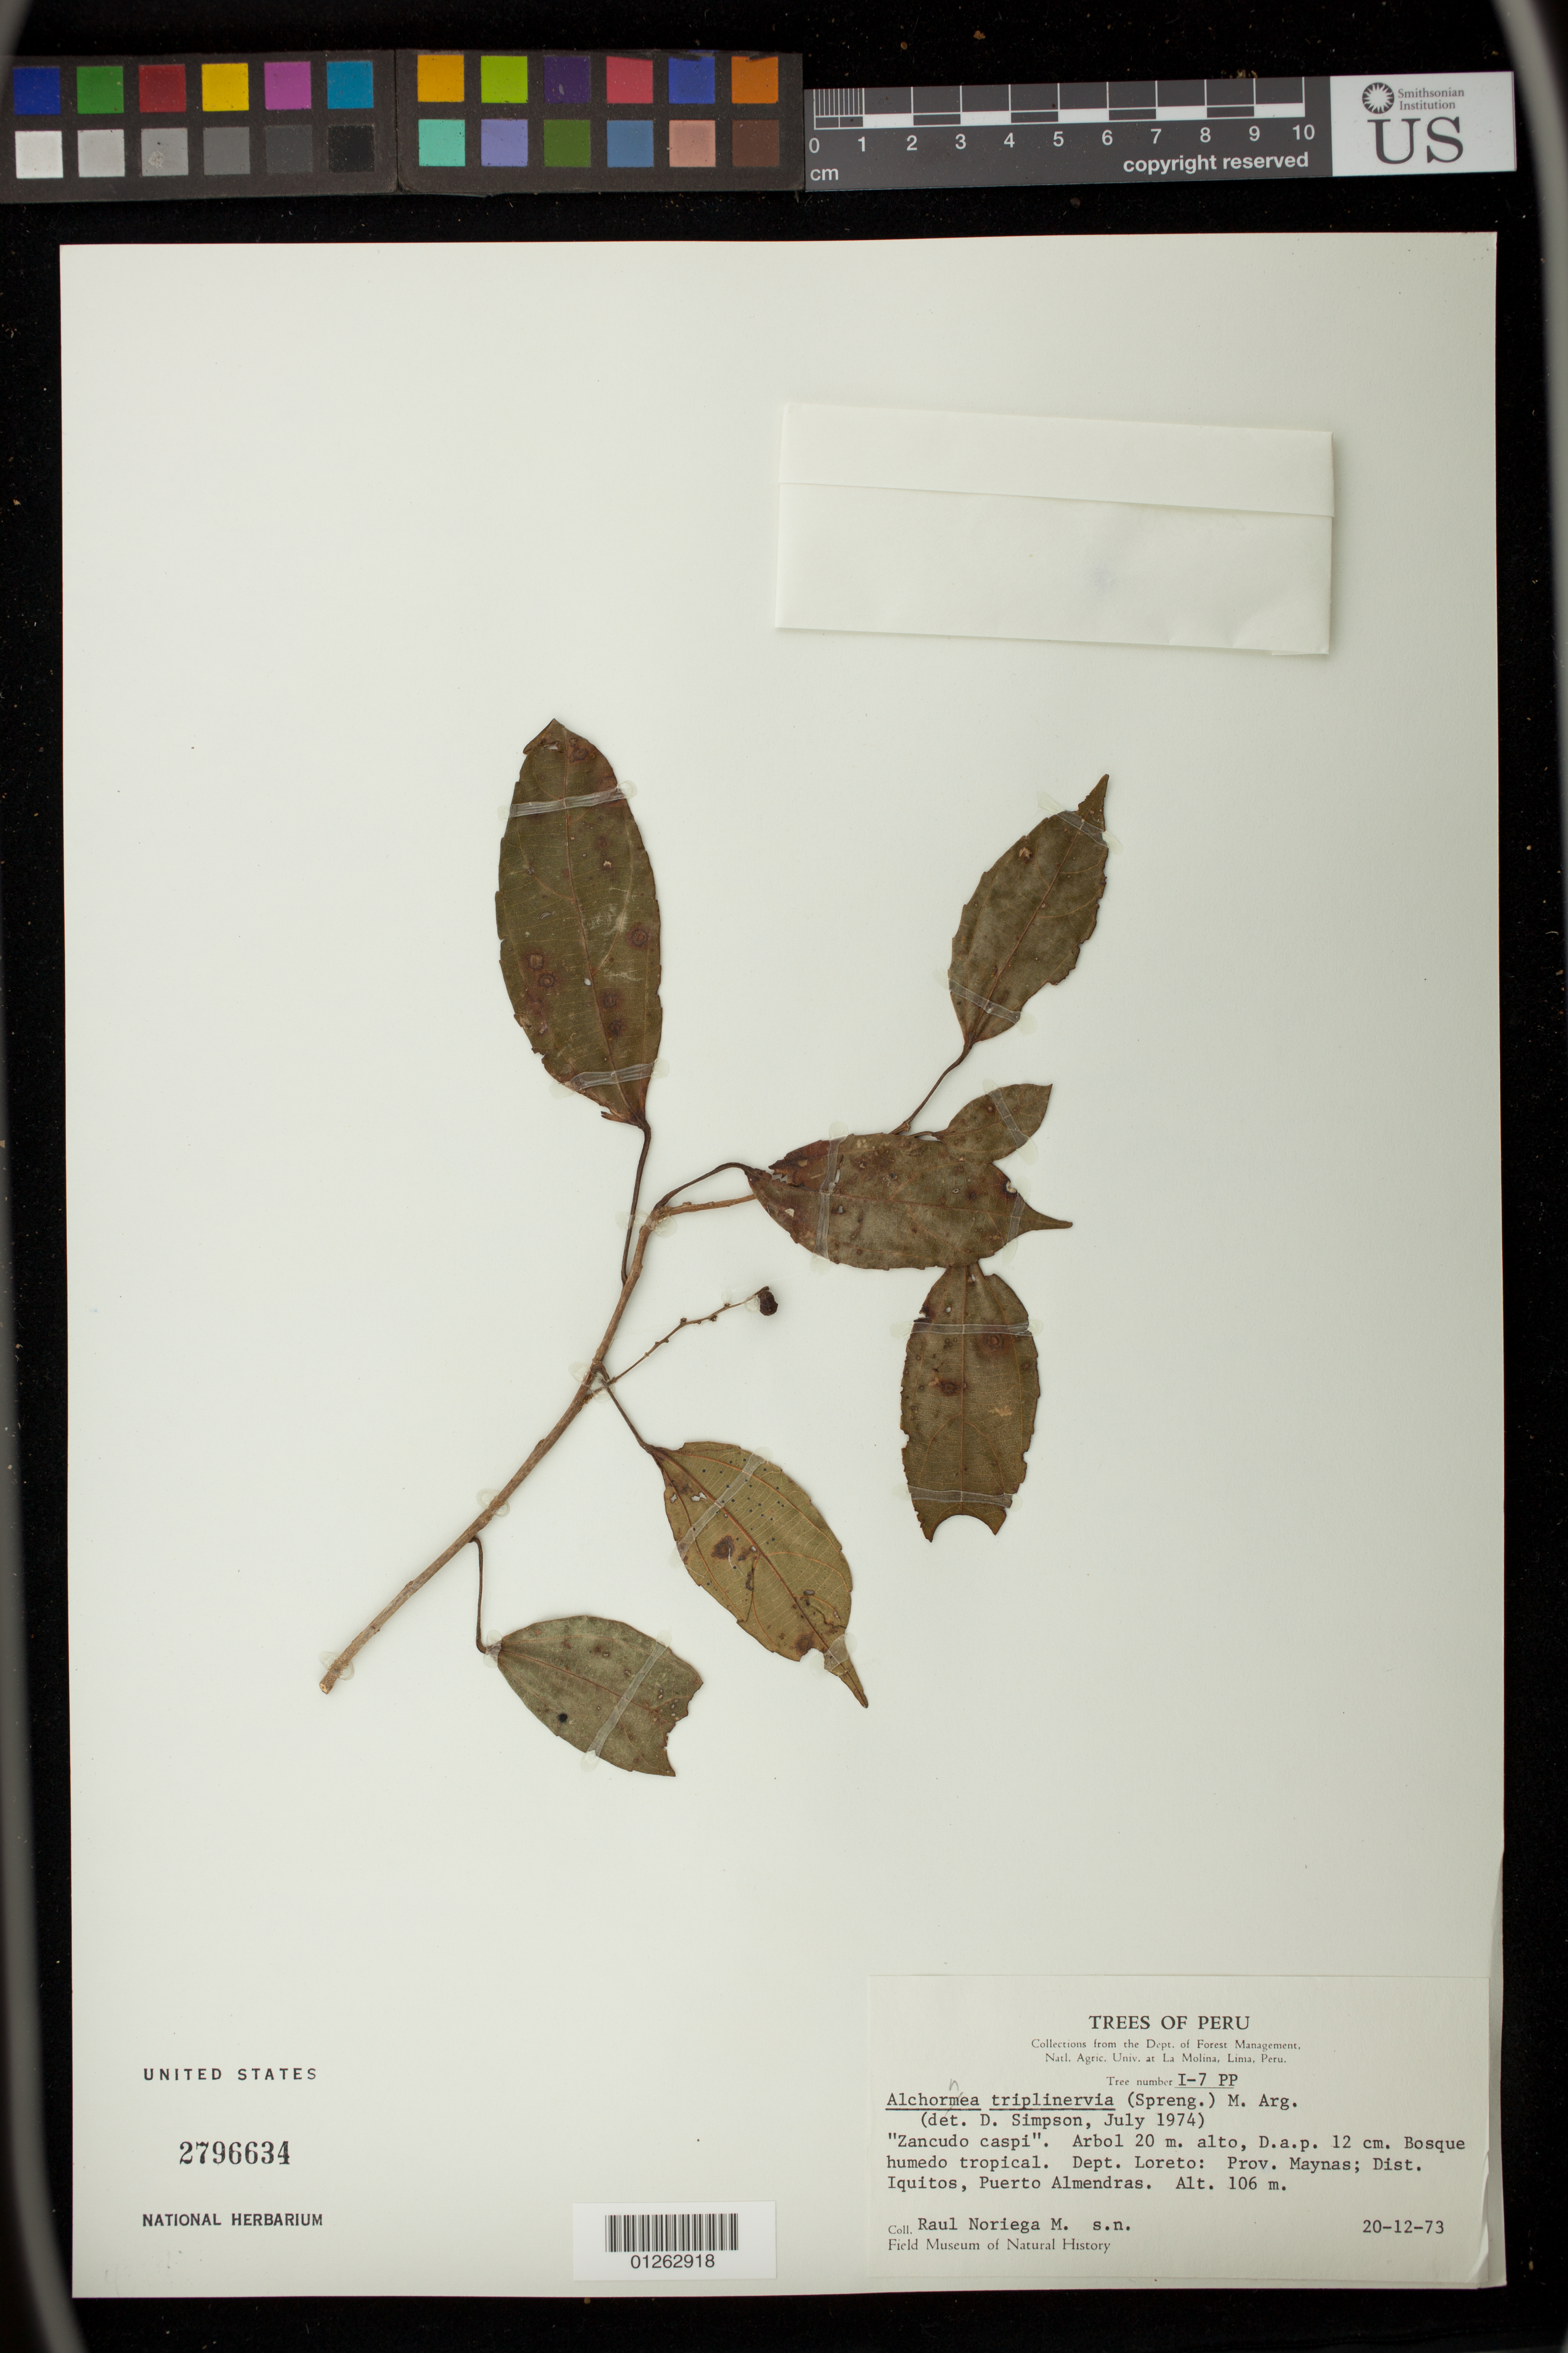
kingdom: Plantae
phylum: Tracheophyta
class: Magnoliopsida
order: Malpighiales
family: Euphorbiaceae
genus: Alchornea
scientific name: Alchornea triplinervia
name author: (Spreng.) Müll. Arg.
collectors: R. Noriega M.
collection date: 1973-12-22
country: Peru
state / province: Loreto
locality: Prov. Maynas; Dist. Iquitos, Puerto Almendras.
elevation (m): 106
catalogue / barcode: US 2796634